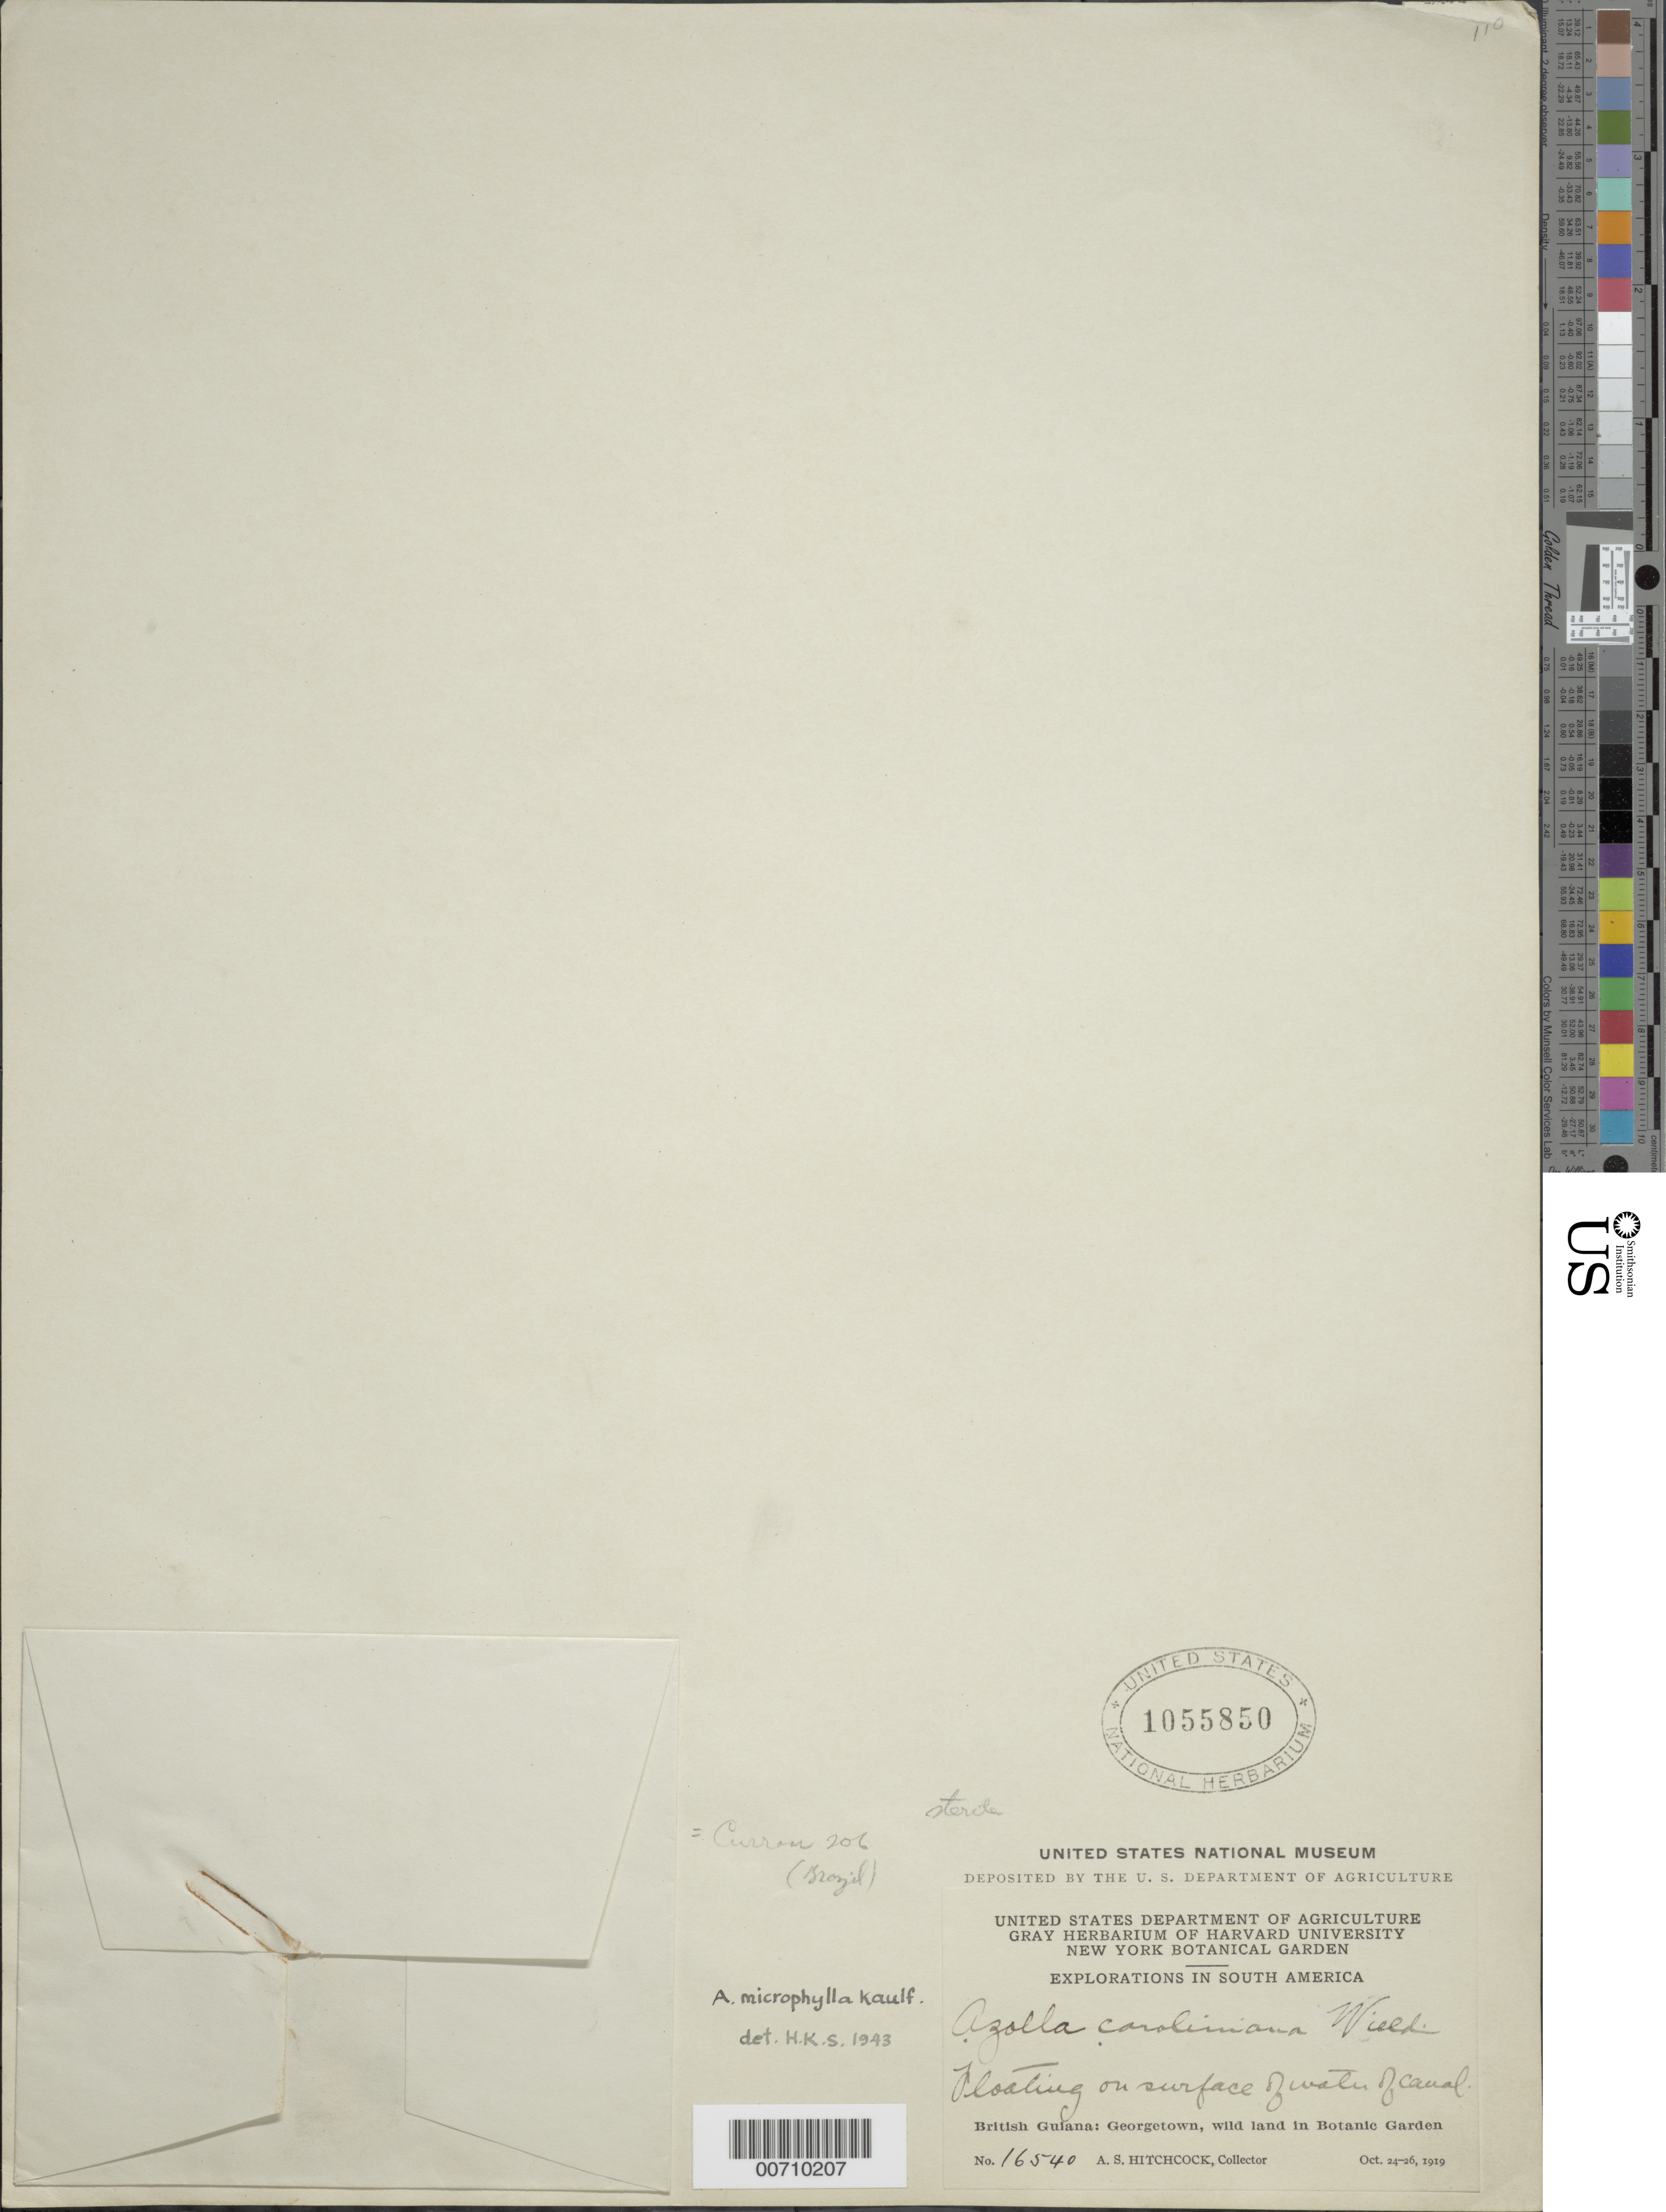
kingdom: Plantae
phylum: Tracheophyta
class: Polypodiopsida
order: Salviniales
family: Salviniaceae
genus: Azolla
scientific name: Azolla microphylla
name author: Kaulf.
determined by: Svenson, Henry K.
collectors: A. S. Hitchcock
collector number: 16540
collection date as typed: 24-Oct-19 to 26-Oct-19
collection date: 1919-10-24/1919-10-26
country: Guyana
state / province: Demerara-Mahaica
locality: Georgetown, wild land in Botanic Garden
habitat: Canal, floating on surface of water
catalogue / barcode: US 1055850